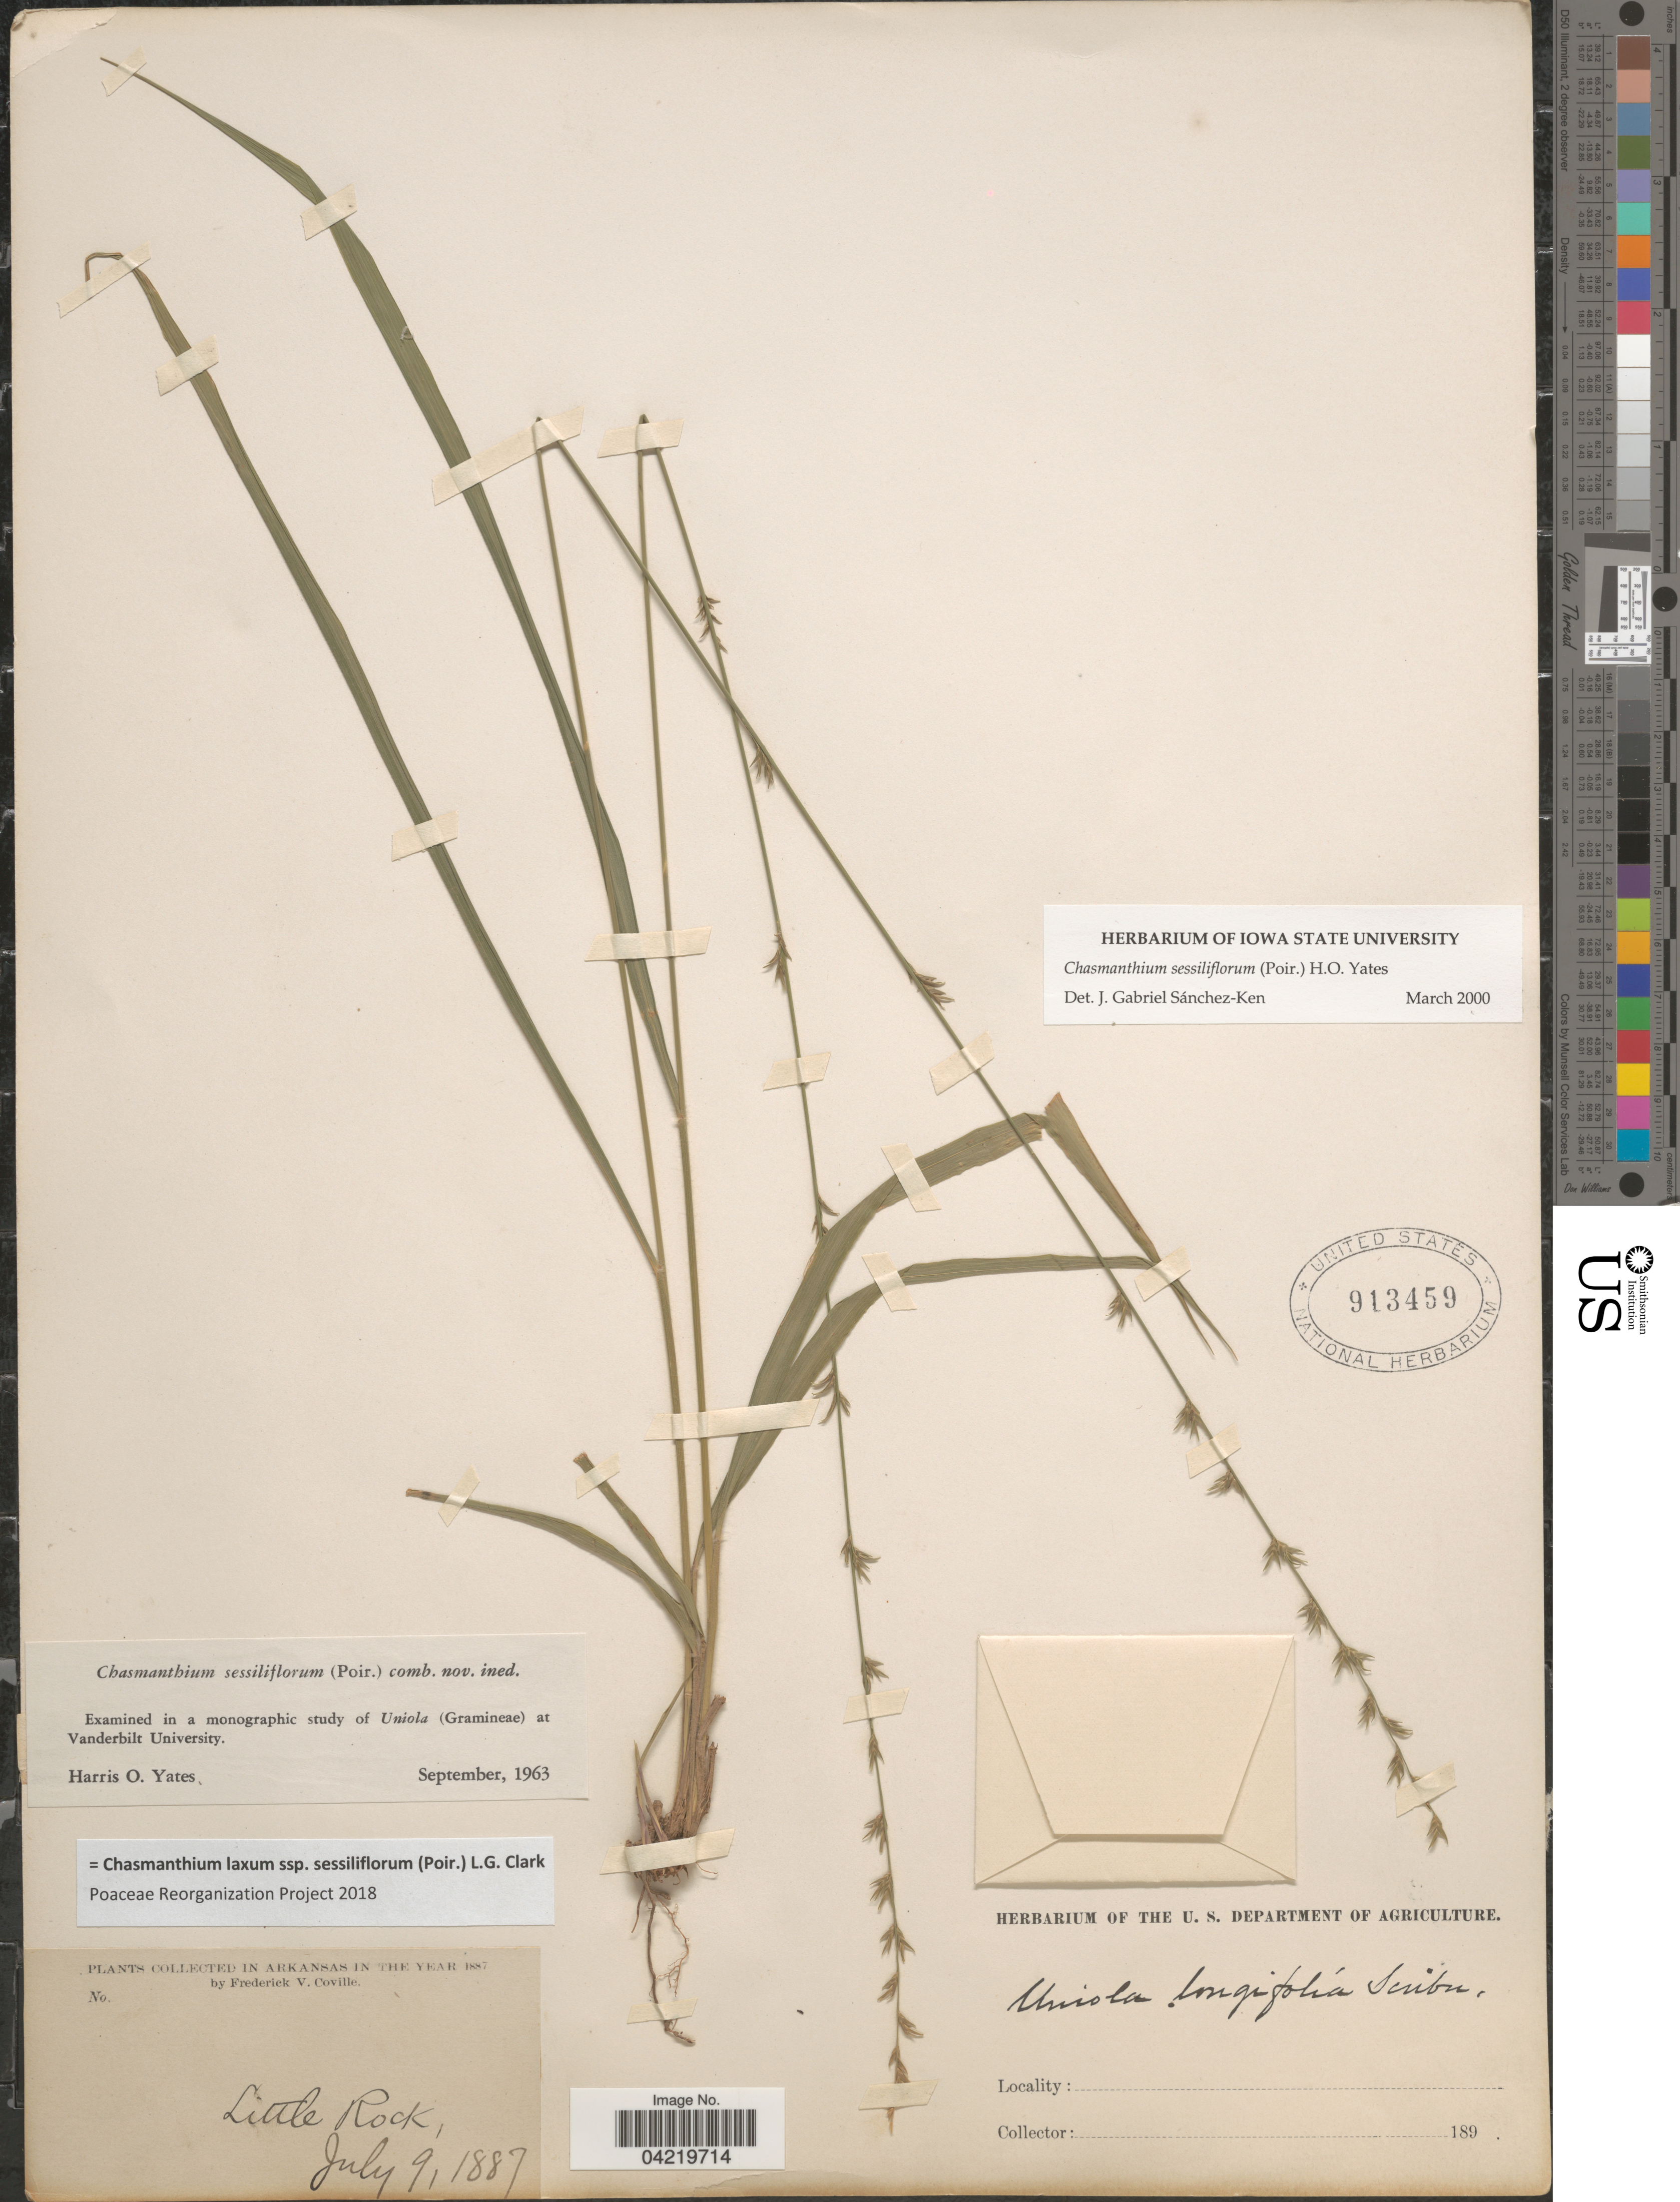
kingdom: Plantae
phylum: Tracheophyta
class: Liliopsida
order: Poales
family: Poaceae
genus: Chasmanthium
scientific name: Chasmanthium laxum subsp. sessiliflorum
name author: (L.) H.O. Yates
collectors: F. V. Coville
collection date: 1887-07-09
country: United States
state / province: Arkansas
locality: Little Rock.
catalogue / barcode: US 913459